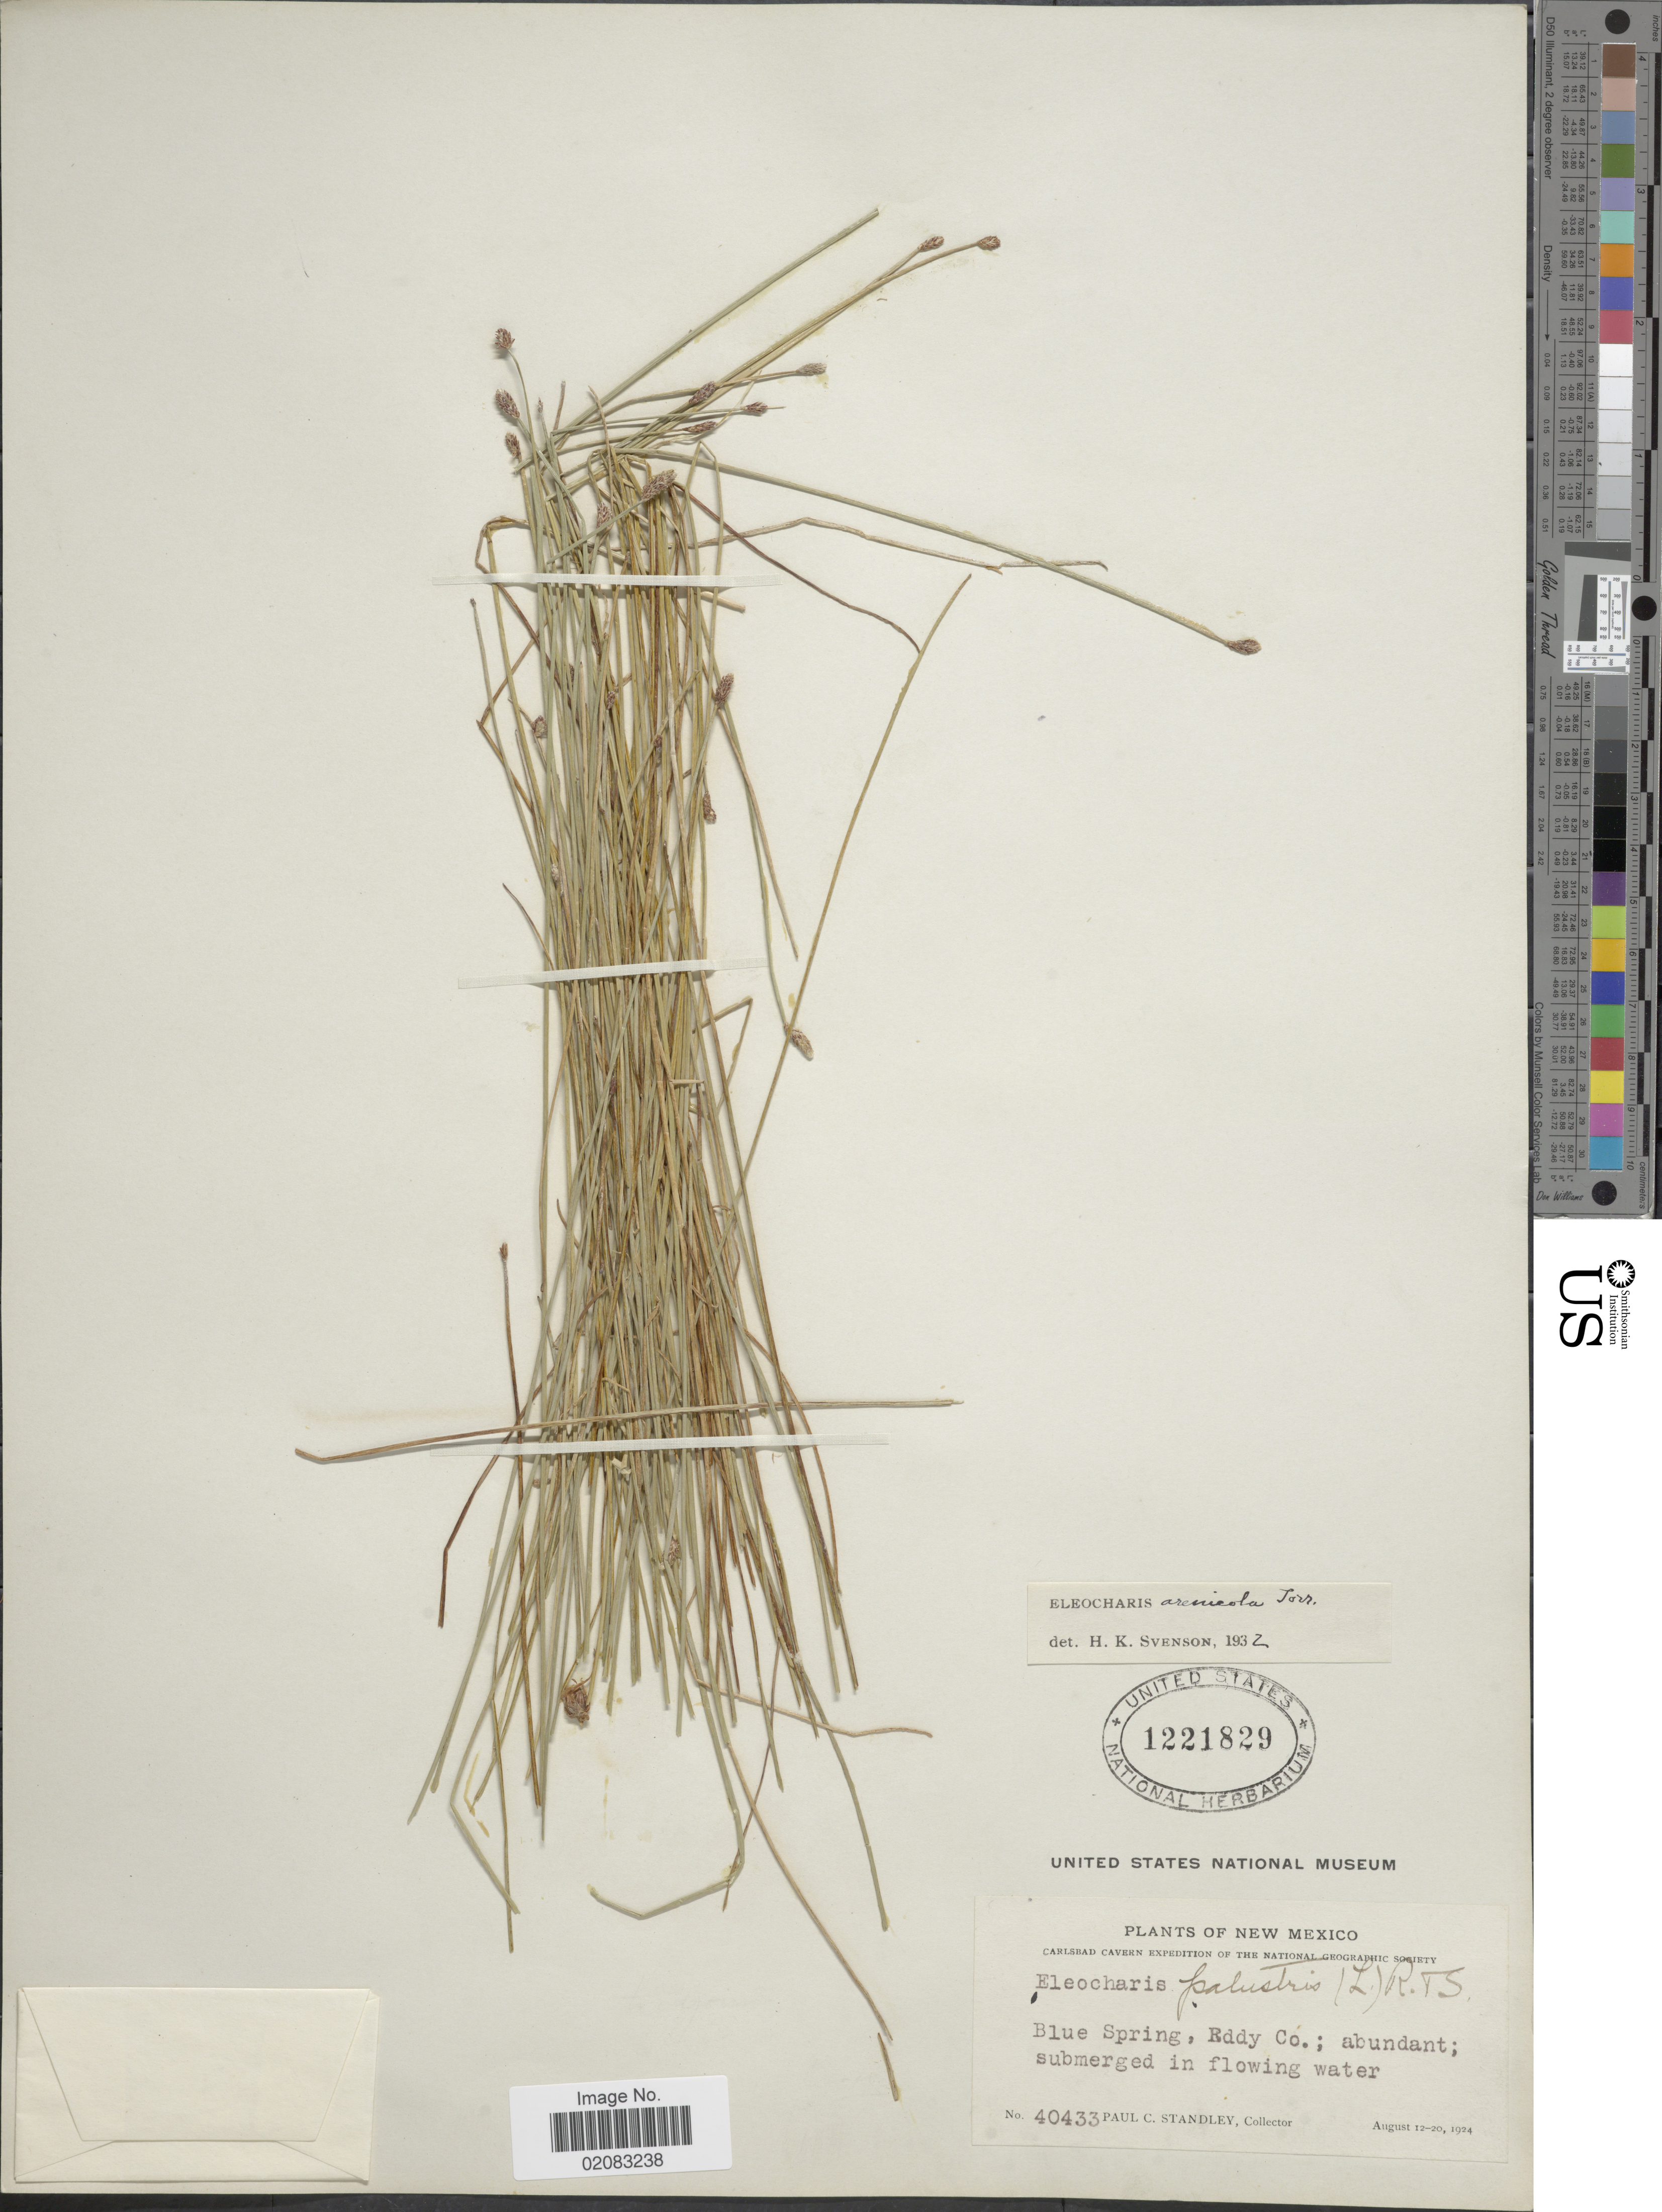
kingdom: Plantae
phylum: Tracheophyta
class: Liliopsida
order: Poales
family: Cyperaceae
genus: Eleocharis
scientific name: Eleocharis montevidensis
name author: Kunth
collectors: P. C. Standley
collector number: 40433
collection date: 1924-08-12/1924-08-20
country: United States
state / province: New Mexico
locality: Blue Spring, Eddy Co.; abundant; submerged in flowing water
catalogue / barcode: US 1221829